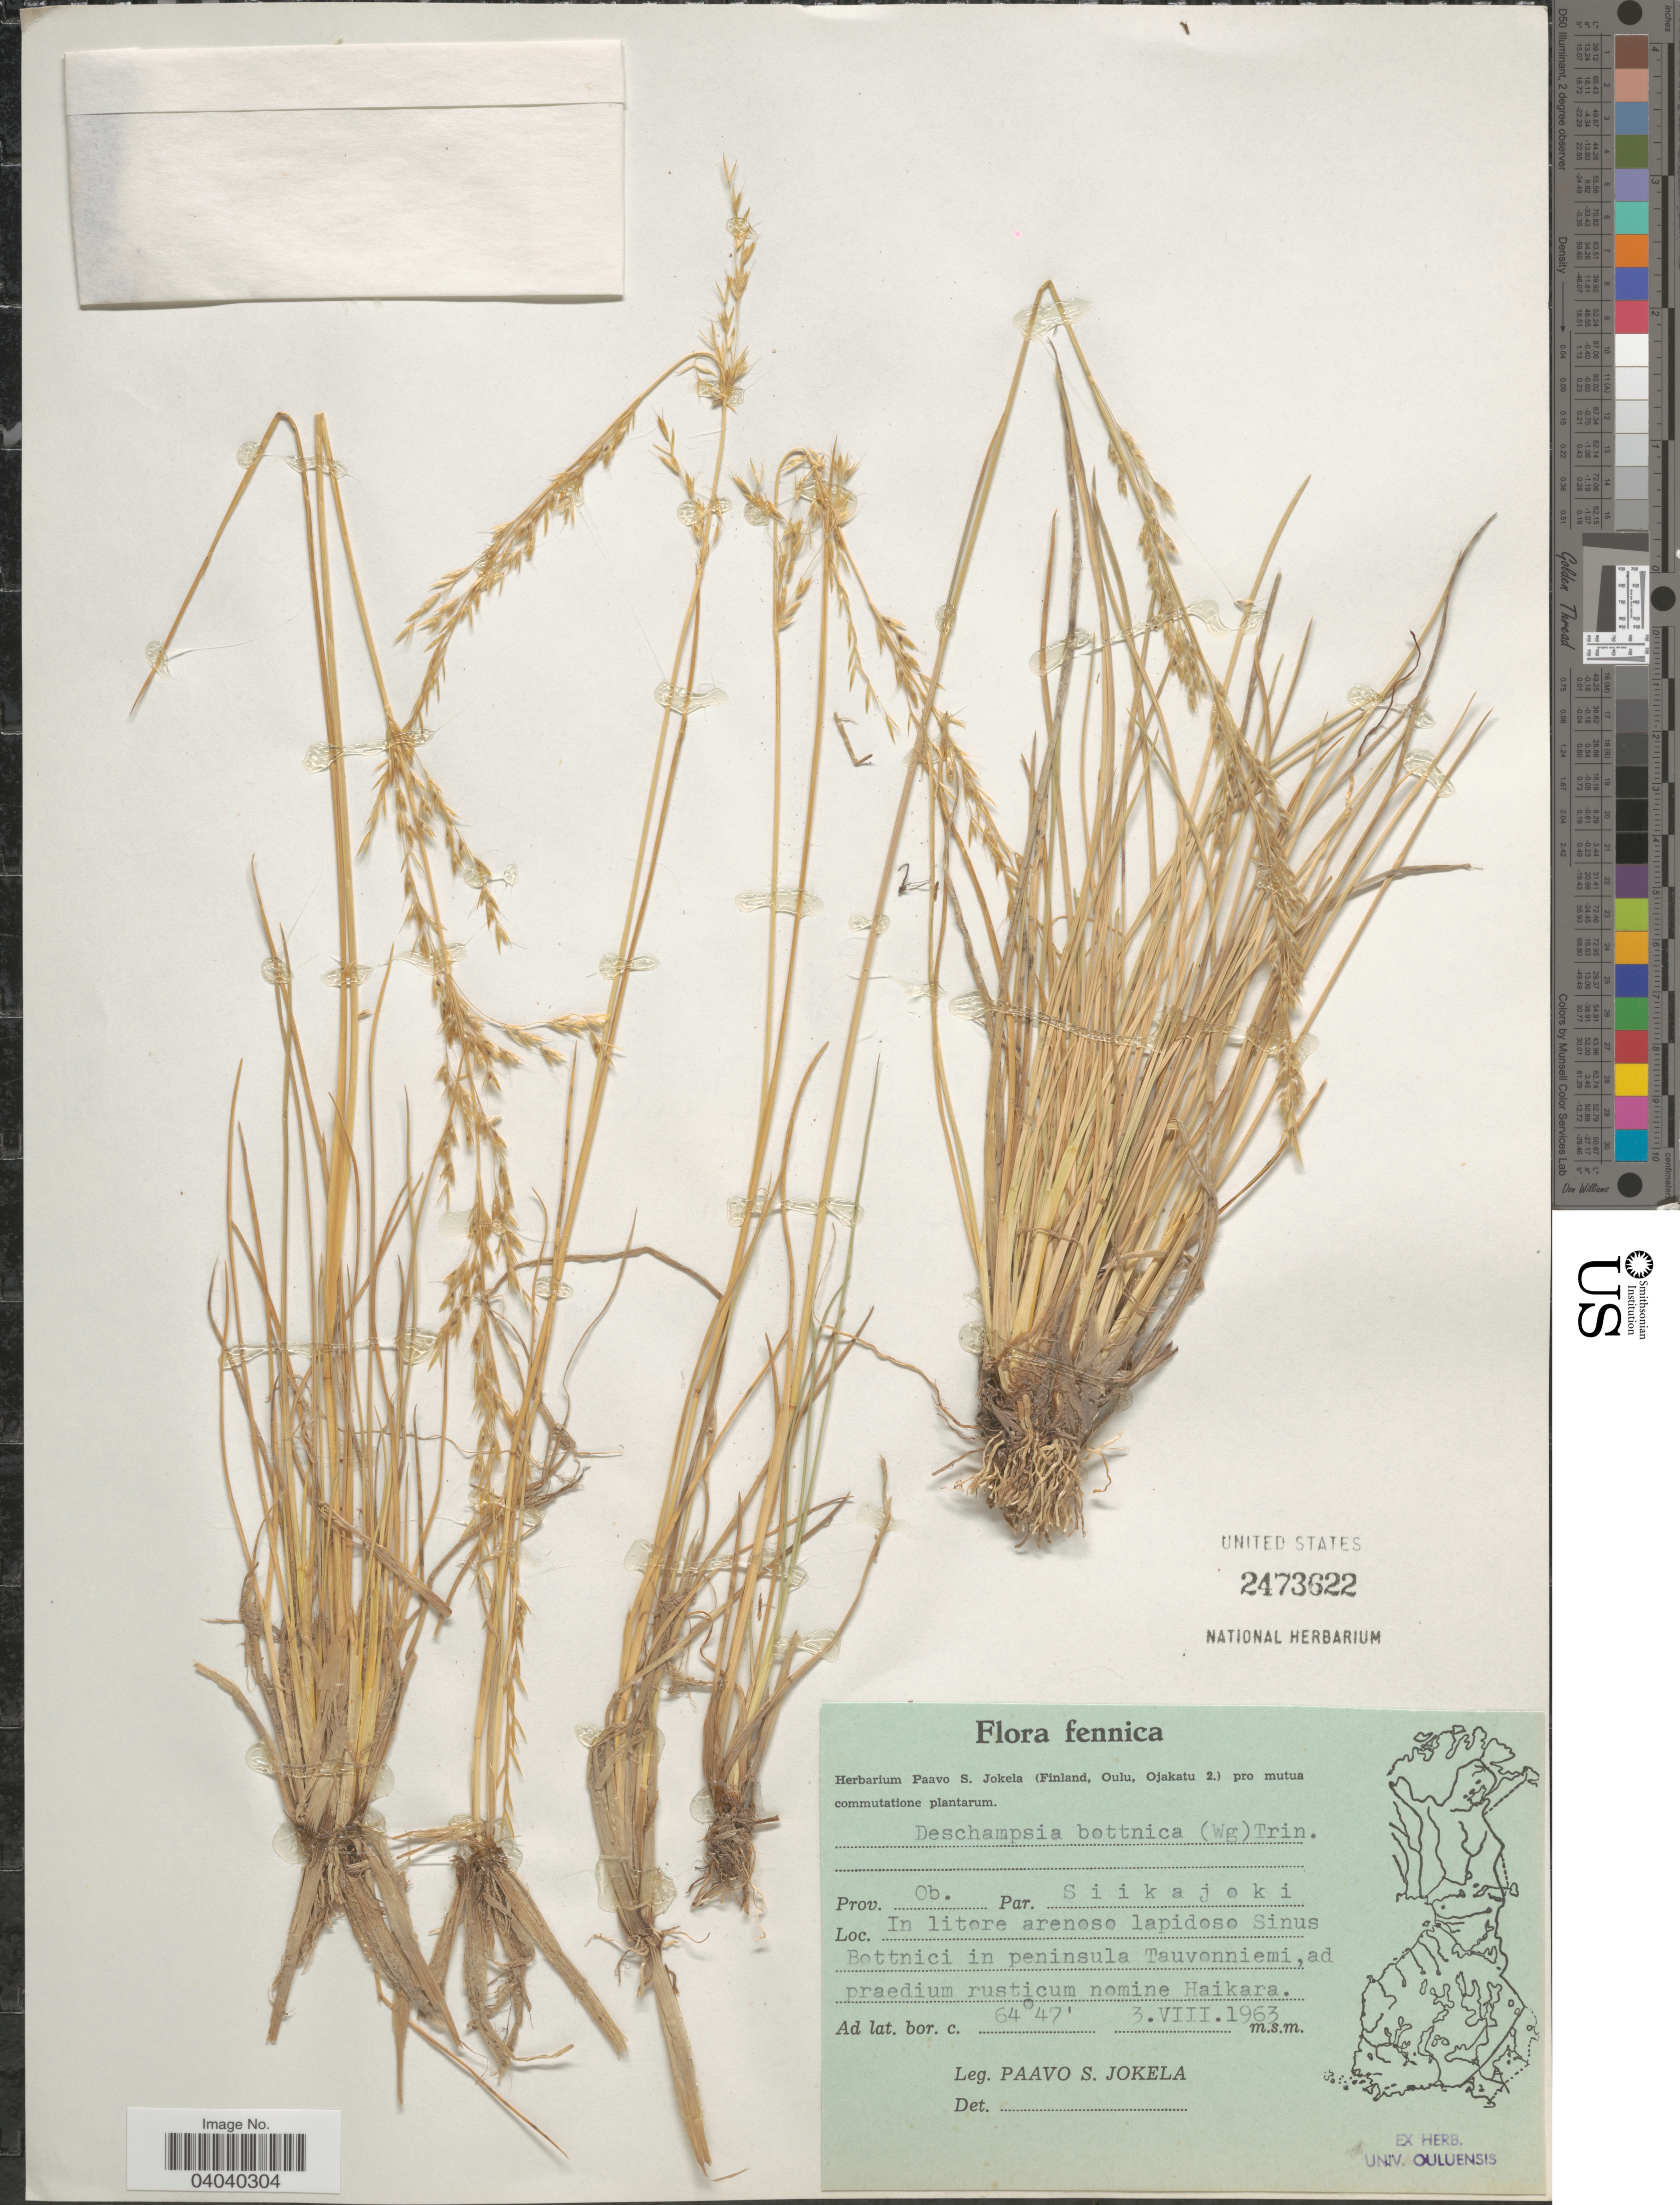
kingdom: Plantae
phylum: Tracheophyta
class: Liliopsida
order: Poales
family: Poaceae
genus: Deschampsia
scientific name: Deschampsia bottnica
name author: (Wahlenb.) Trin.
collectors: P. Jokela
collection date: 1963-08-03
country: Finland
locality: Fennica. Prov. Ob. Par. Siikajoki. In litore arenoso lapidoso Sinus Bottnici in peninsula Tauvonniemi, ad praedium rusticum nomine Haikara.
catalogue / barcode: US 2473622